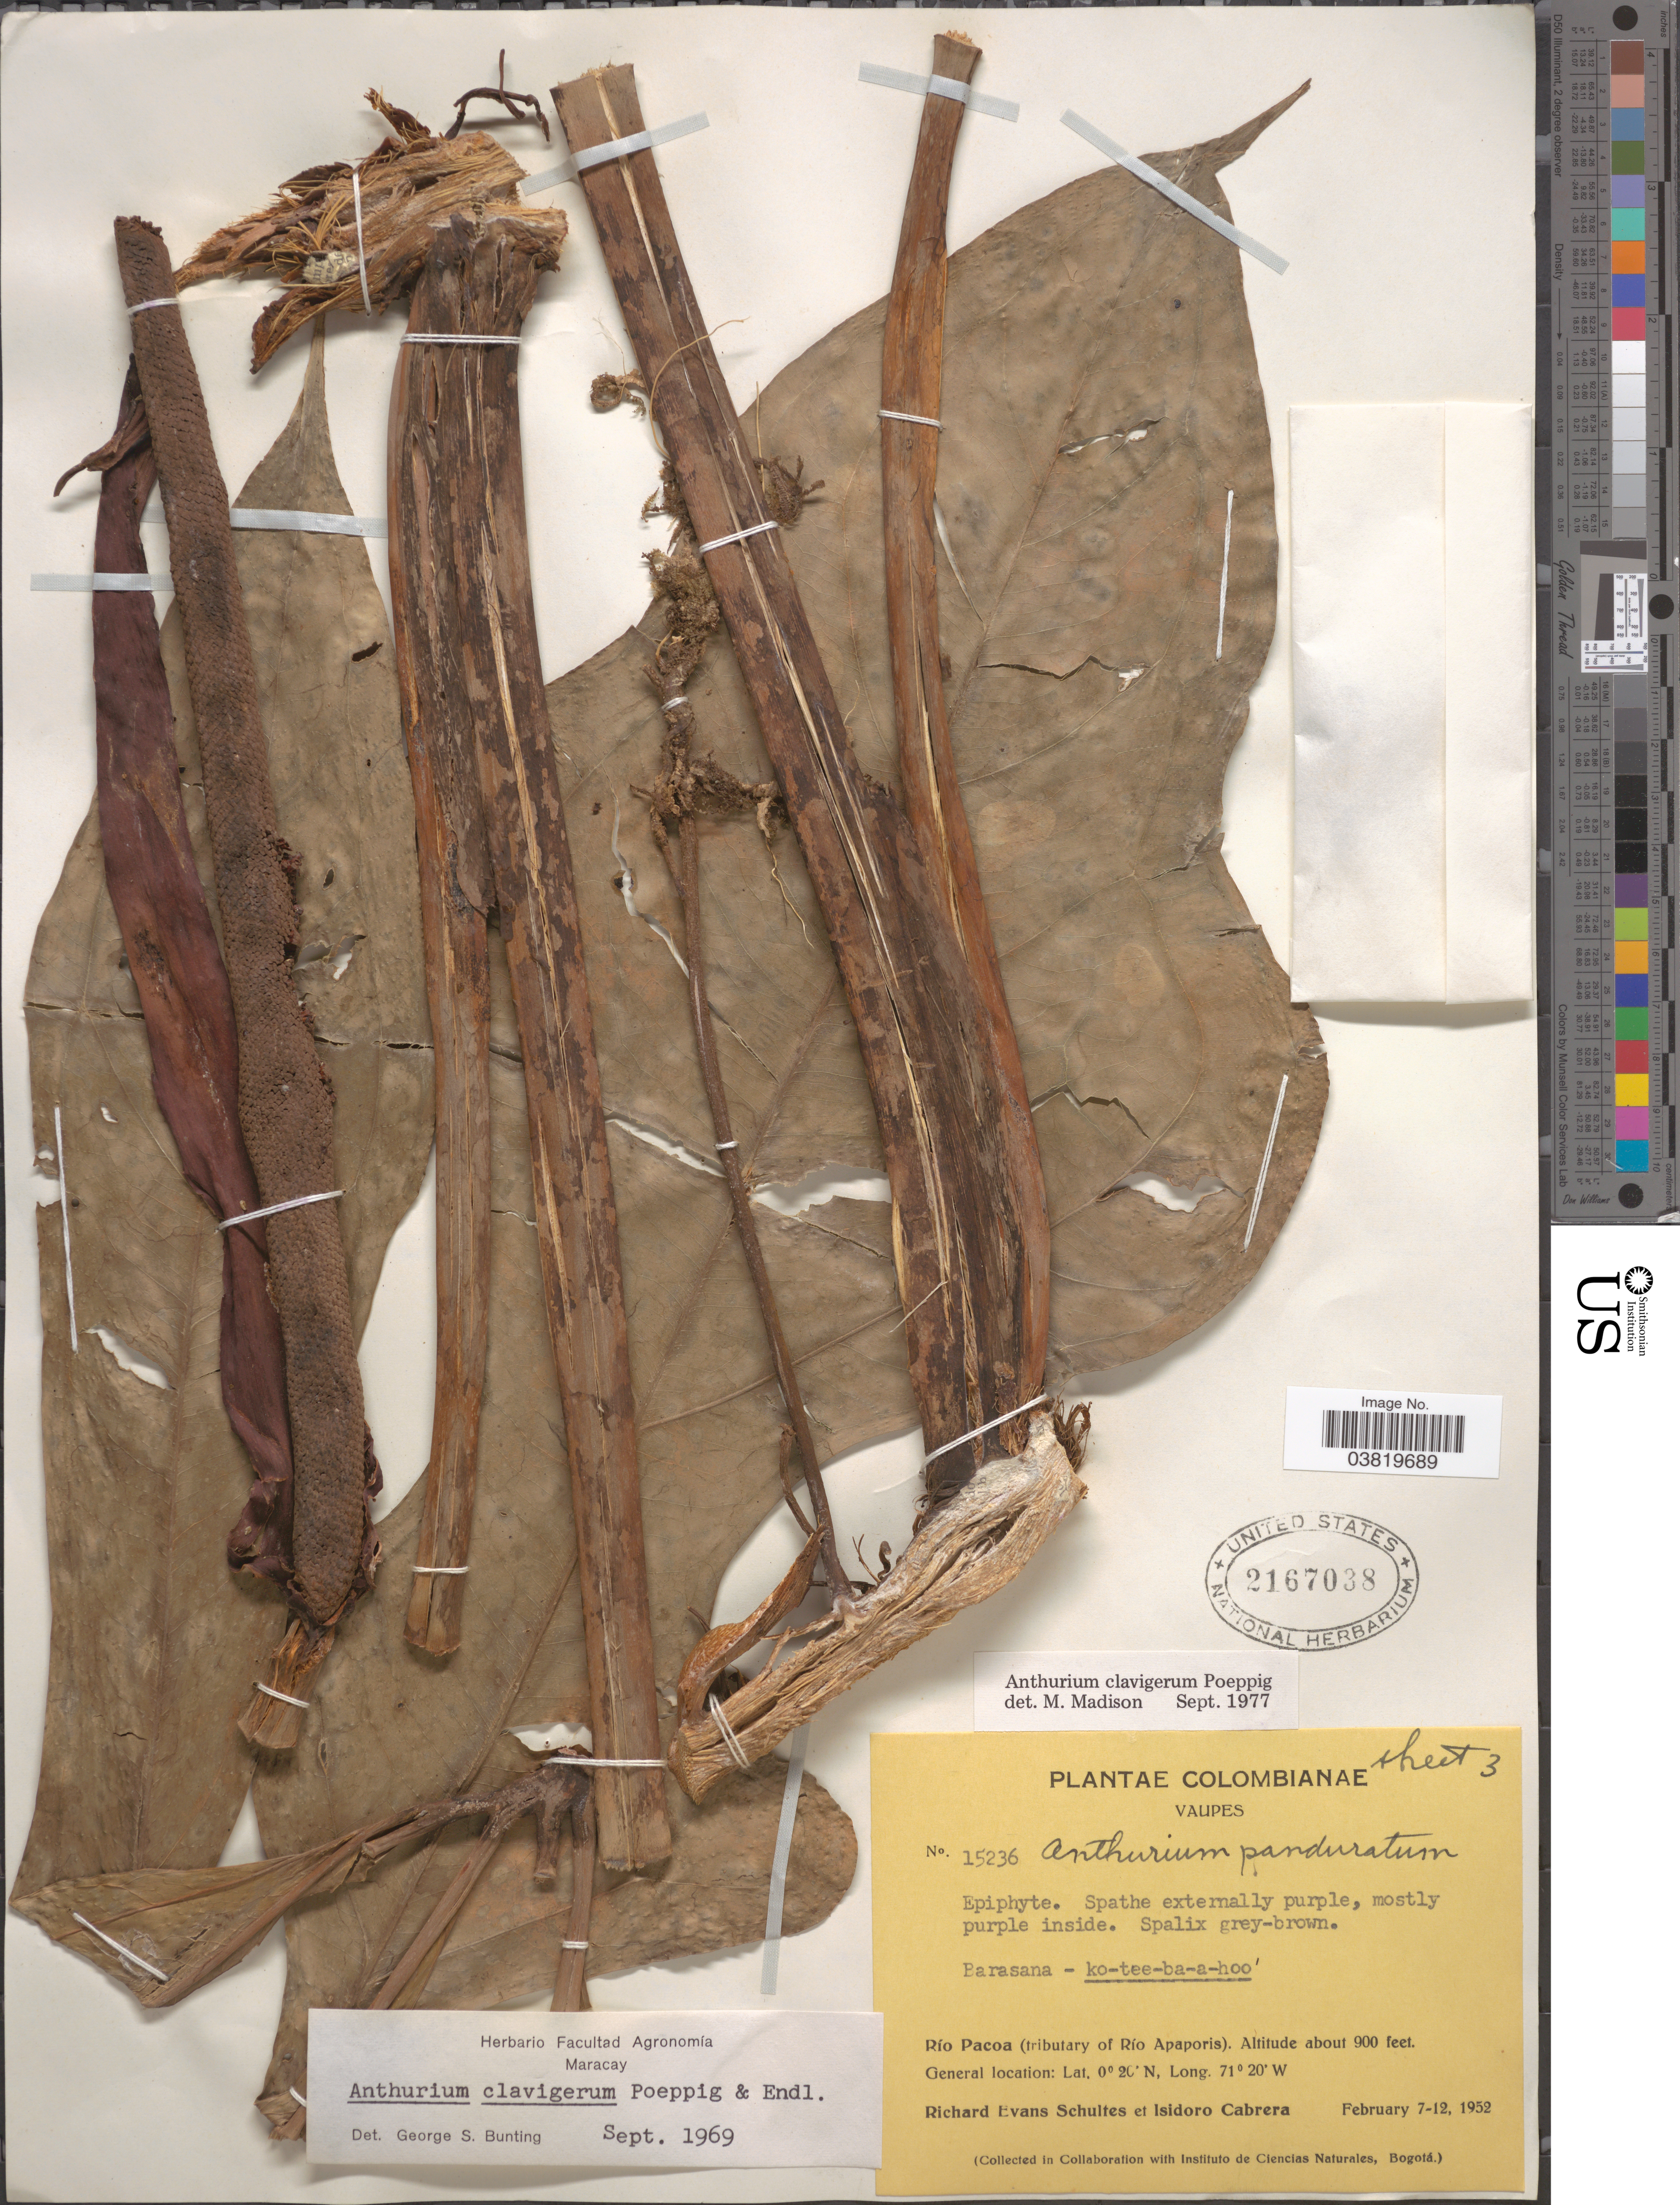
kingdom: Plantae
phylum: Tracheophyta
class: Liliopsida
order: Alismatales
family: Araceae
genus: Anthurium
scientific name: Anthurium clavigerum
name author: Poepp. & Endl.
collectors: R. E. Schultes & I. Cabrera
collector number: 15236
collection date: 1952-02-07/1952-02-12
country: Colombia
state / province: Vaupés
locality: Río Pacoa (tributary of Río Apaporis).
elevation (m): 274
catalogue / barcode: US 2167038